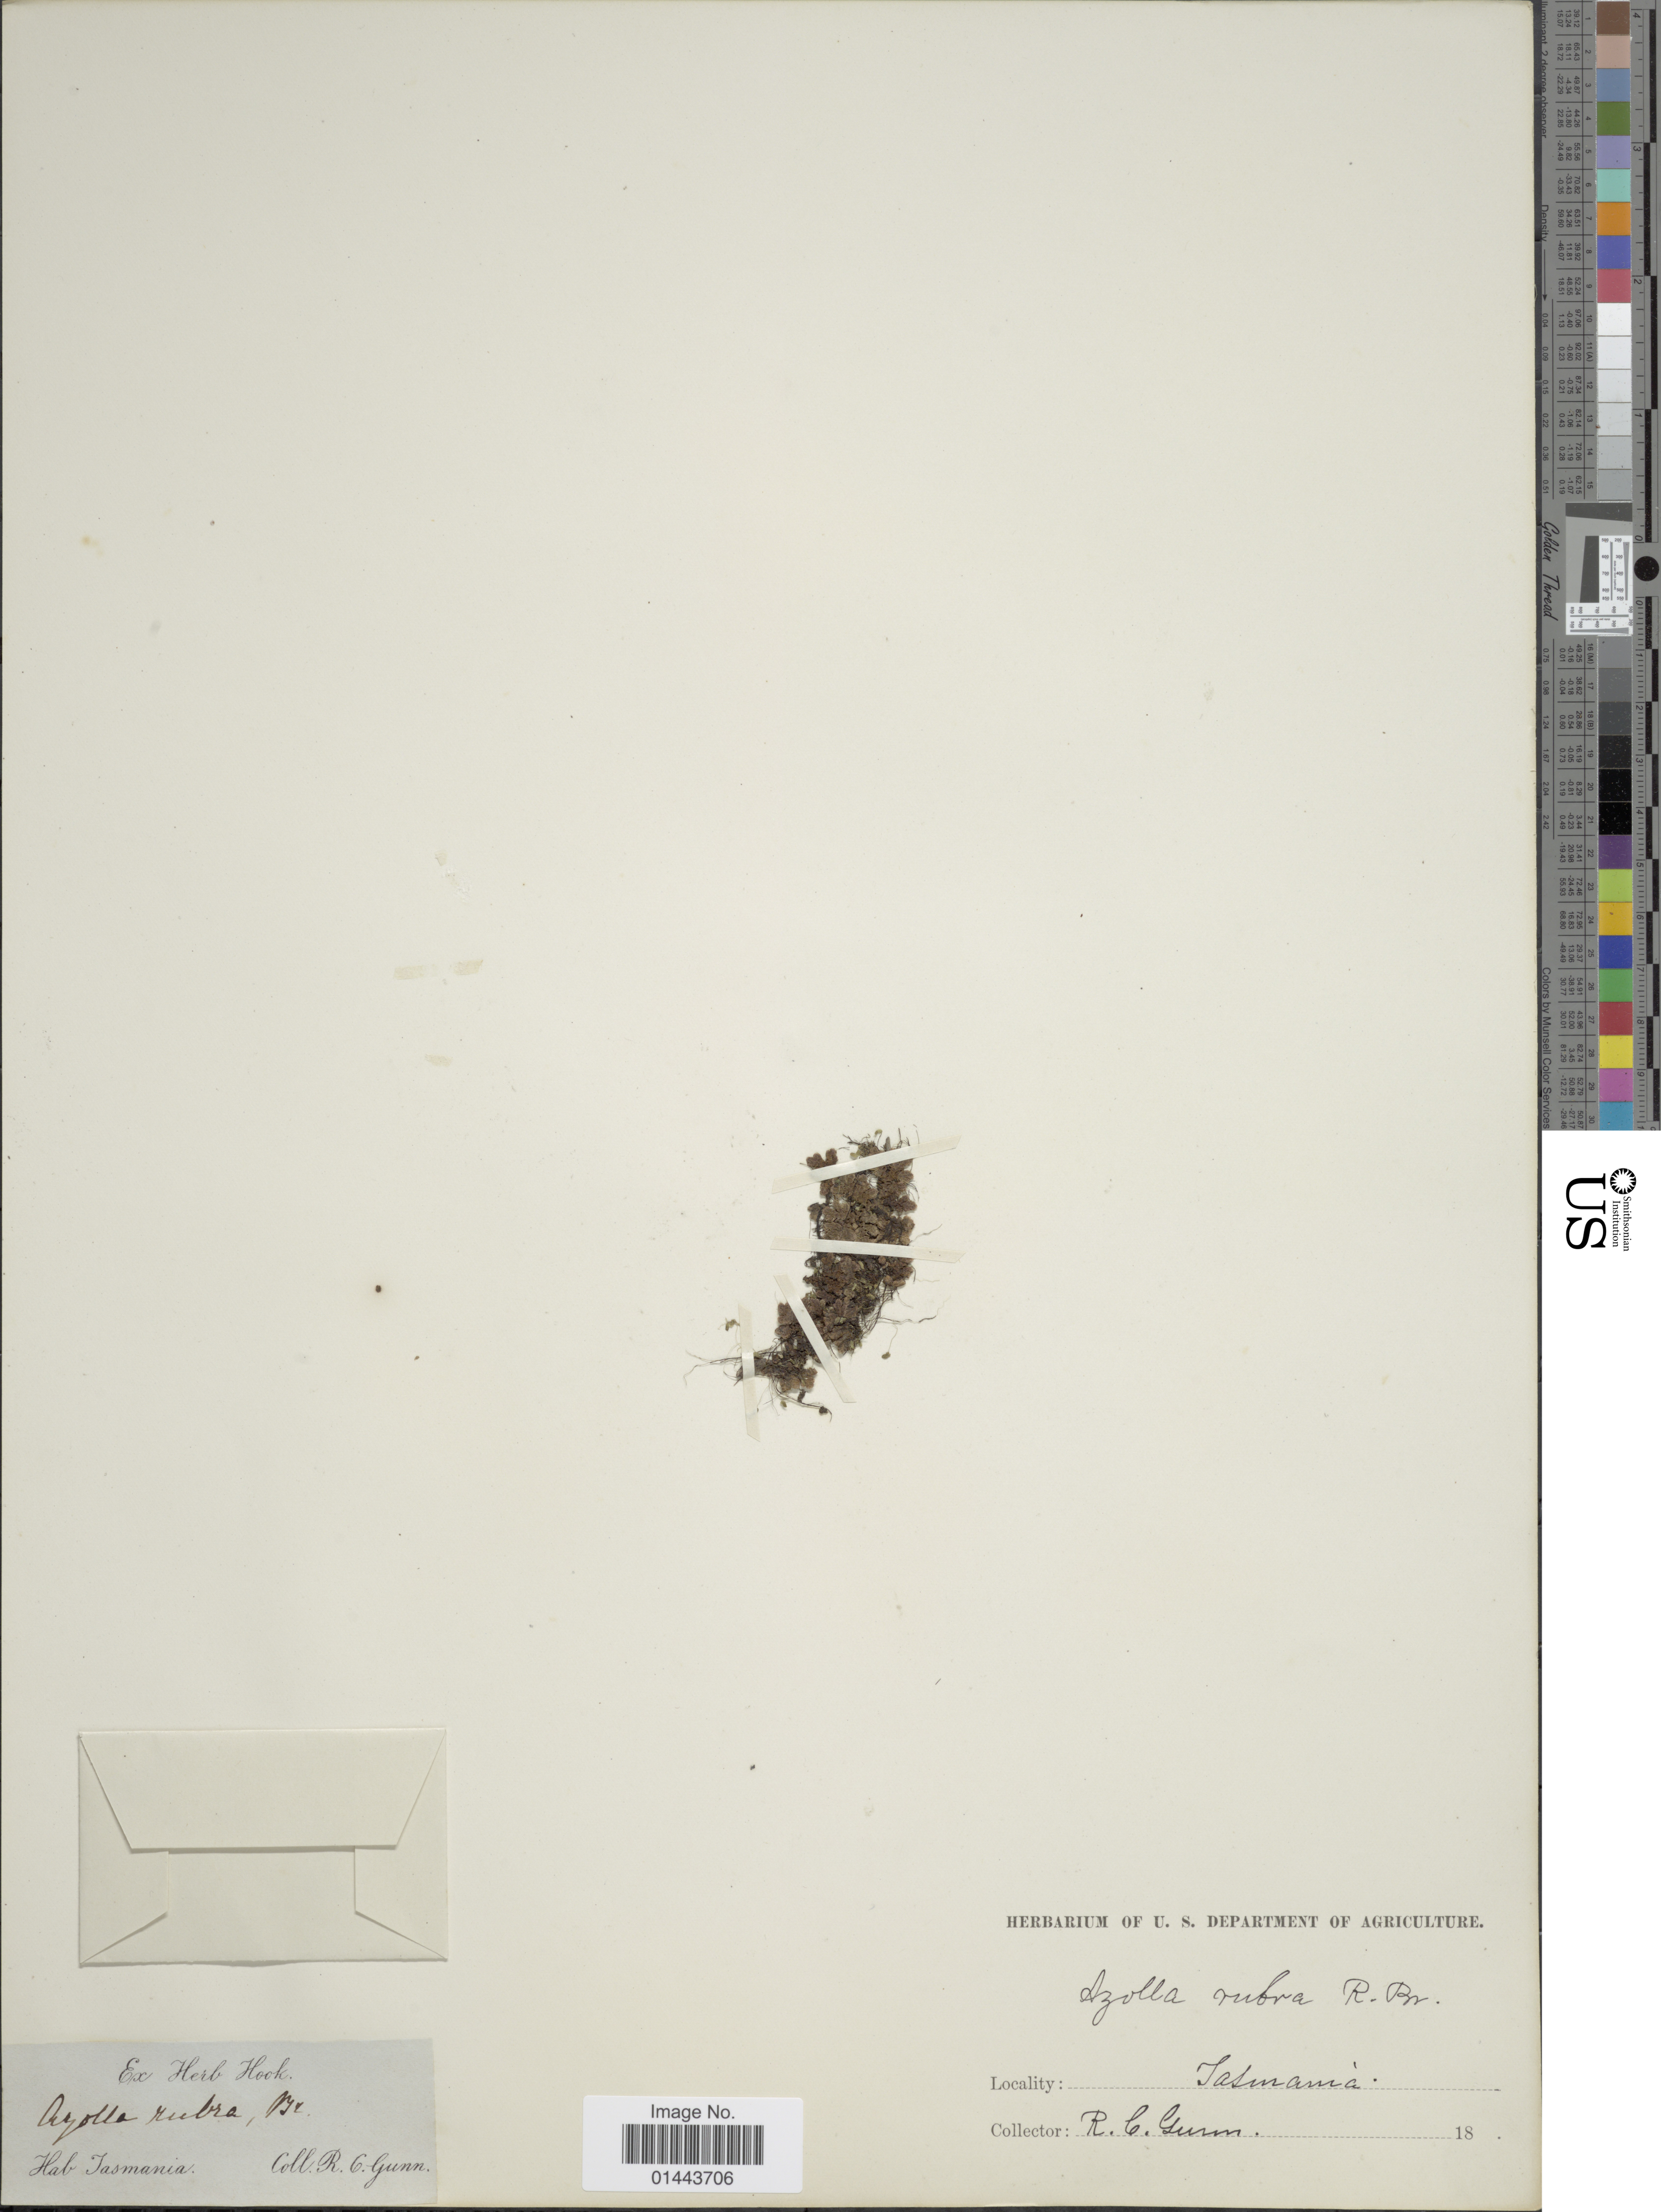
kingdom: Plantae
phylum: Tracheophyta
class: Polypodiopsida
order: Salviniales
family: Salviniaceae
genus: Azolla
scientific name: Azolla filiculoides var. rubra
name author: (R. Br.) Strasburger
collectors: R. Gunn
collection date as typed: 18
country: Australia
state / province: Tasmania